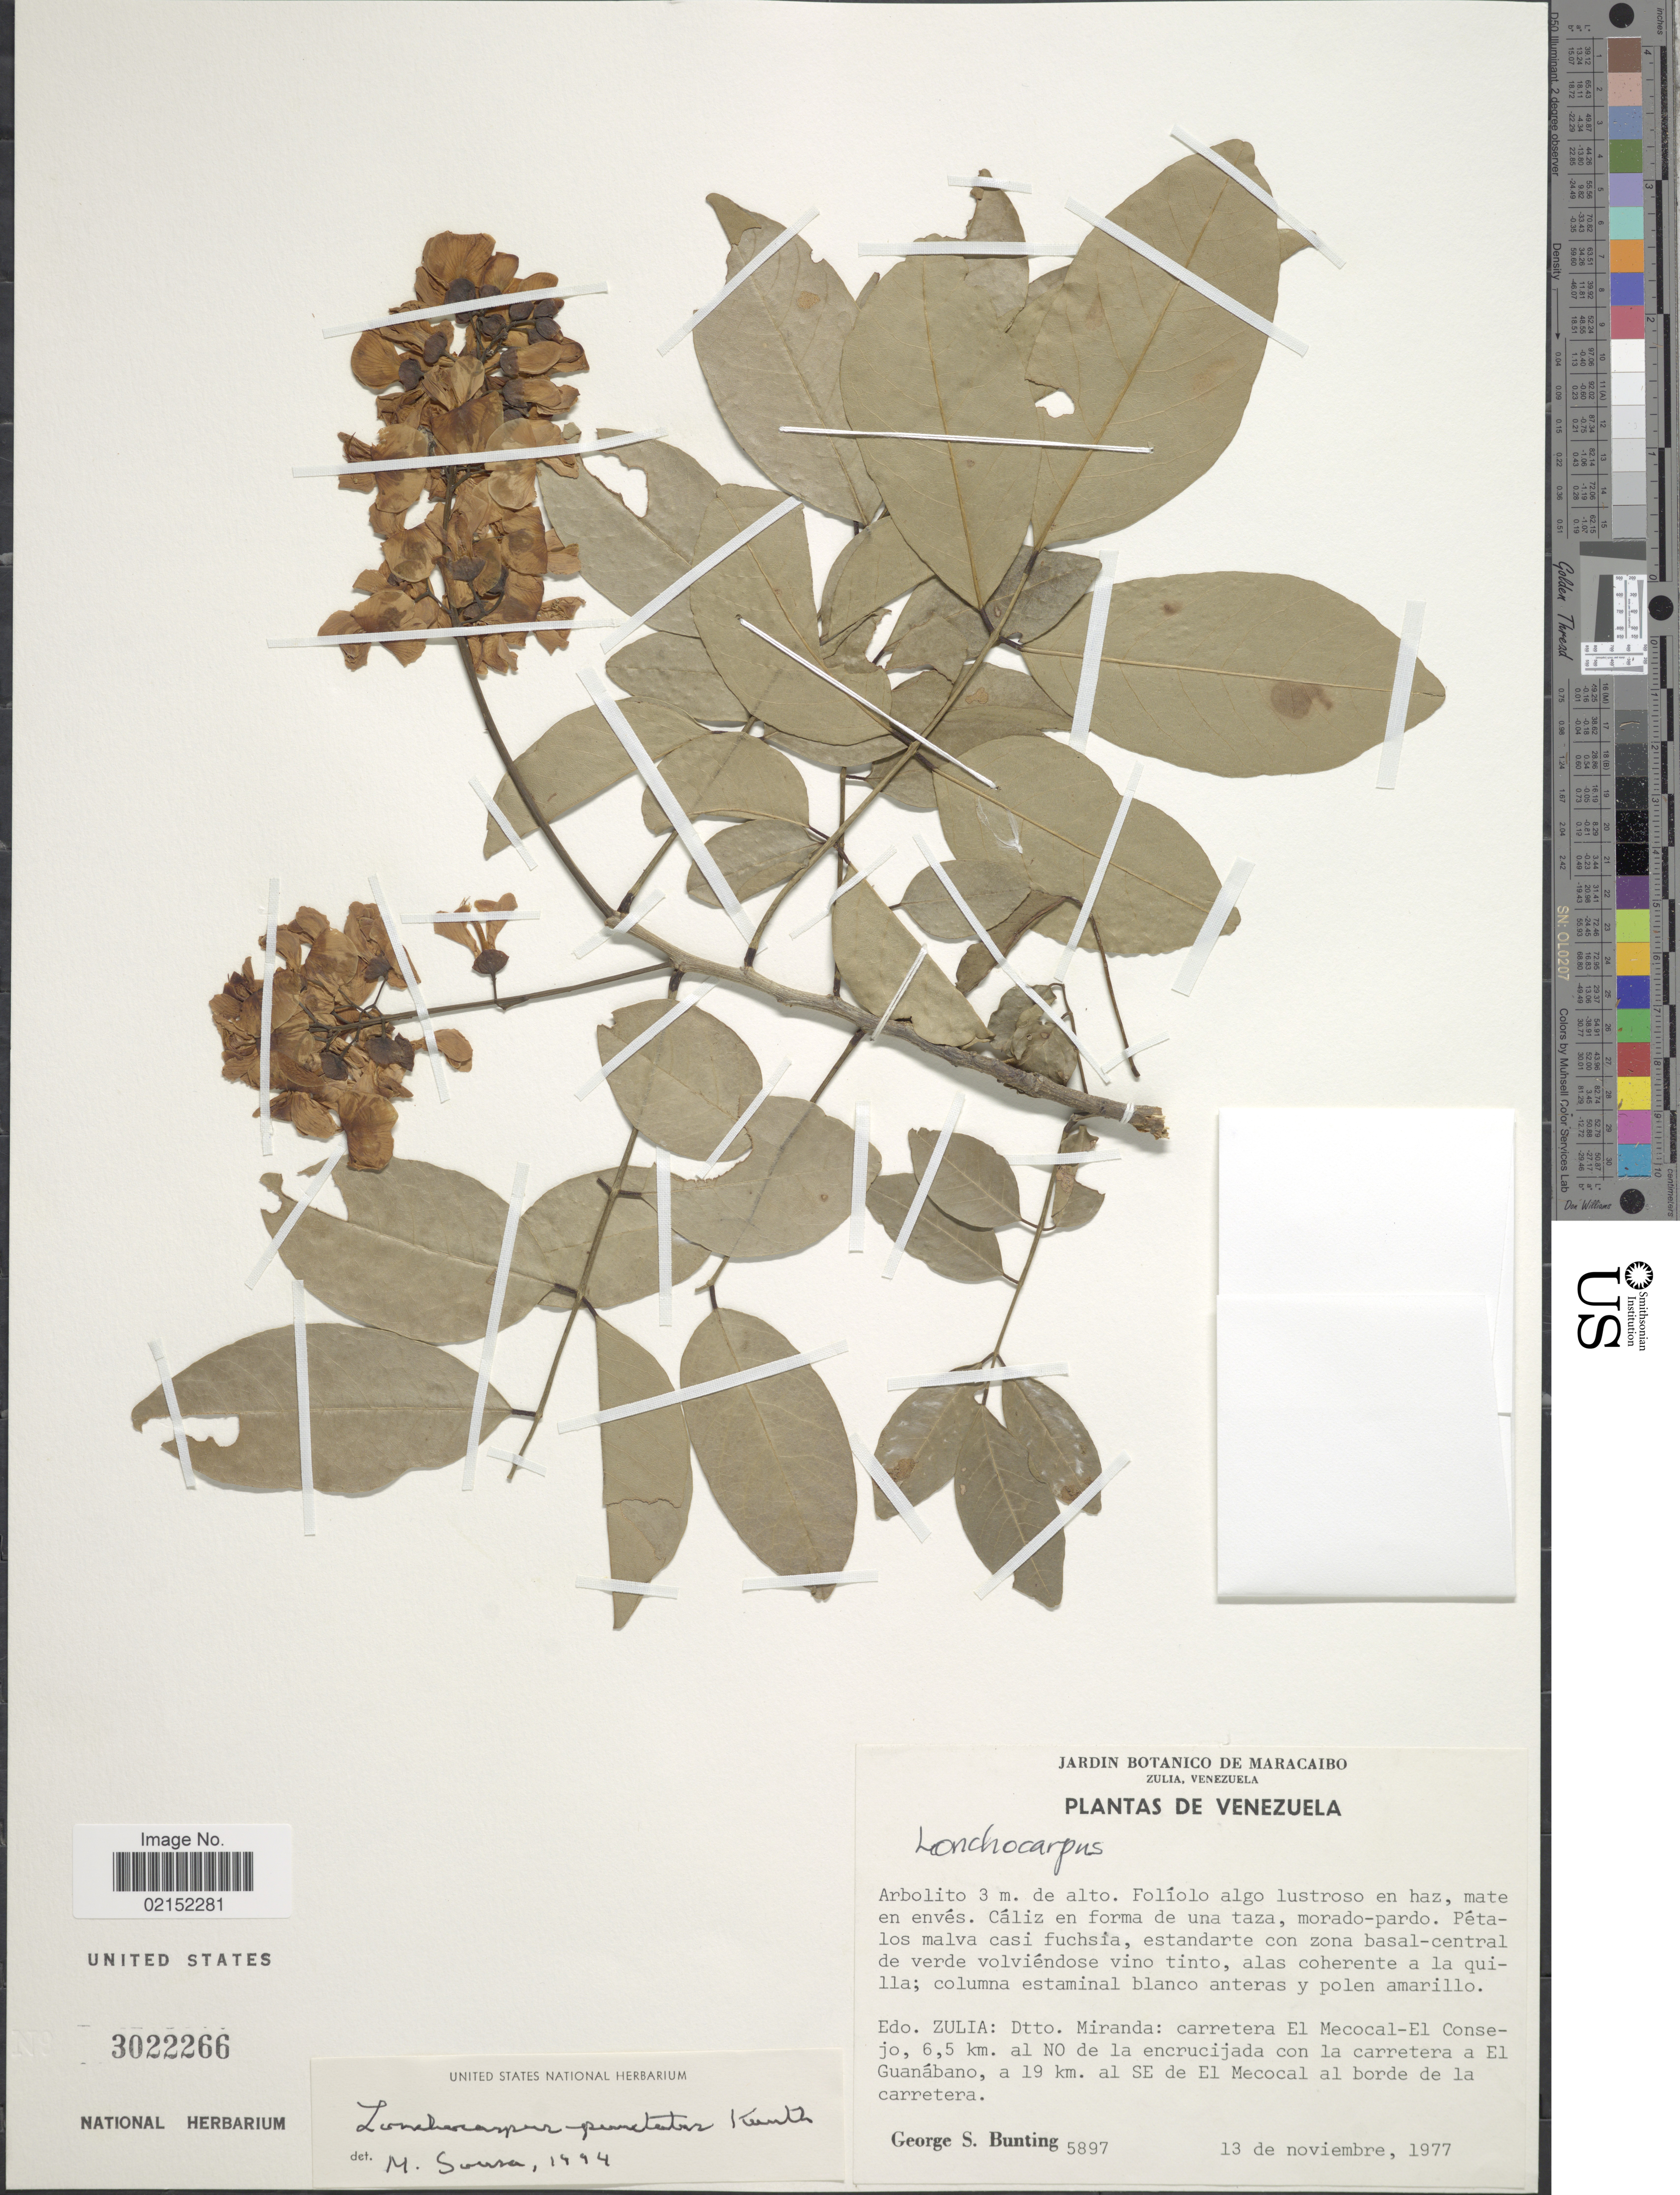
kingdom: Plantae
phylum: Tracheophyta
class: Magnoliopsida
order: Fabales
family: Fabaceae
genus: Lonchocarpus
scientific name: Lonchocarpus punctatus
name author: Kunth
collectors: G. S. Bunting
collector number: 5897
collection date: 1977-11-13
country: Venezuela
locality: Edo. Zulia: Dtto. Miranda: carretera El Medocal-El Consejo, 6,5 km. al NO de la encrucijada con la carretera a El Guanabano, a 19 km. al SE de El Mecocal al borde de la carretera.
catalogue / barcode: US 3022266